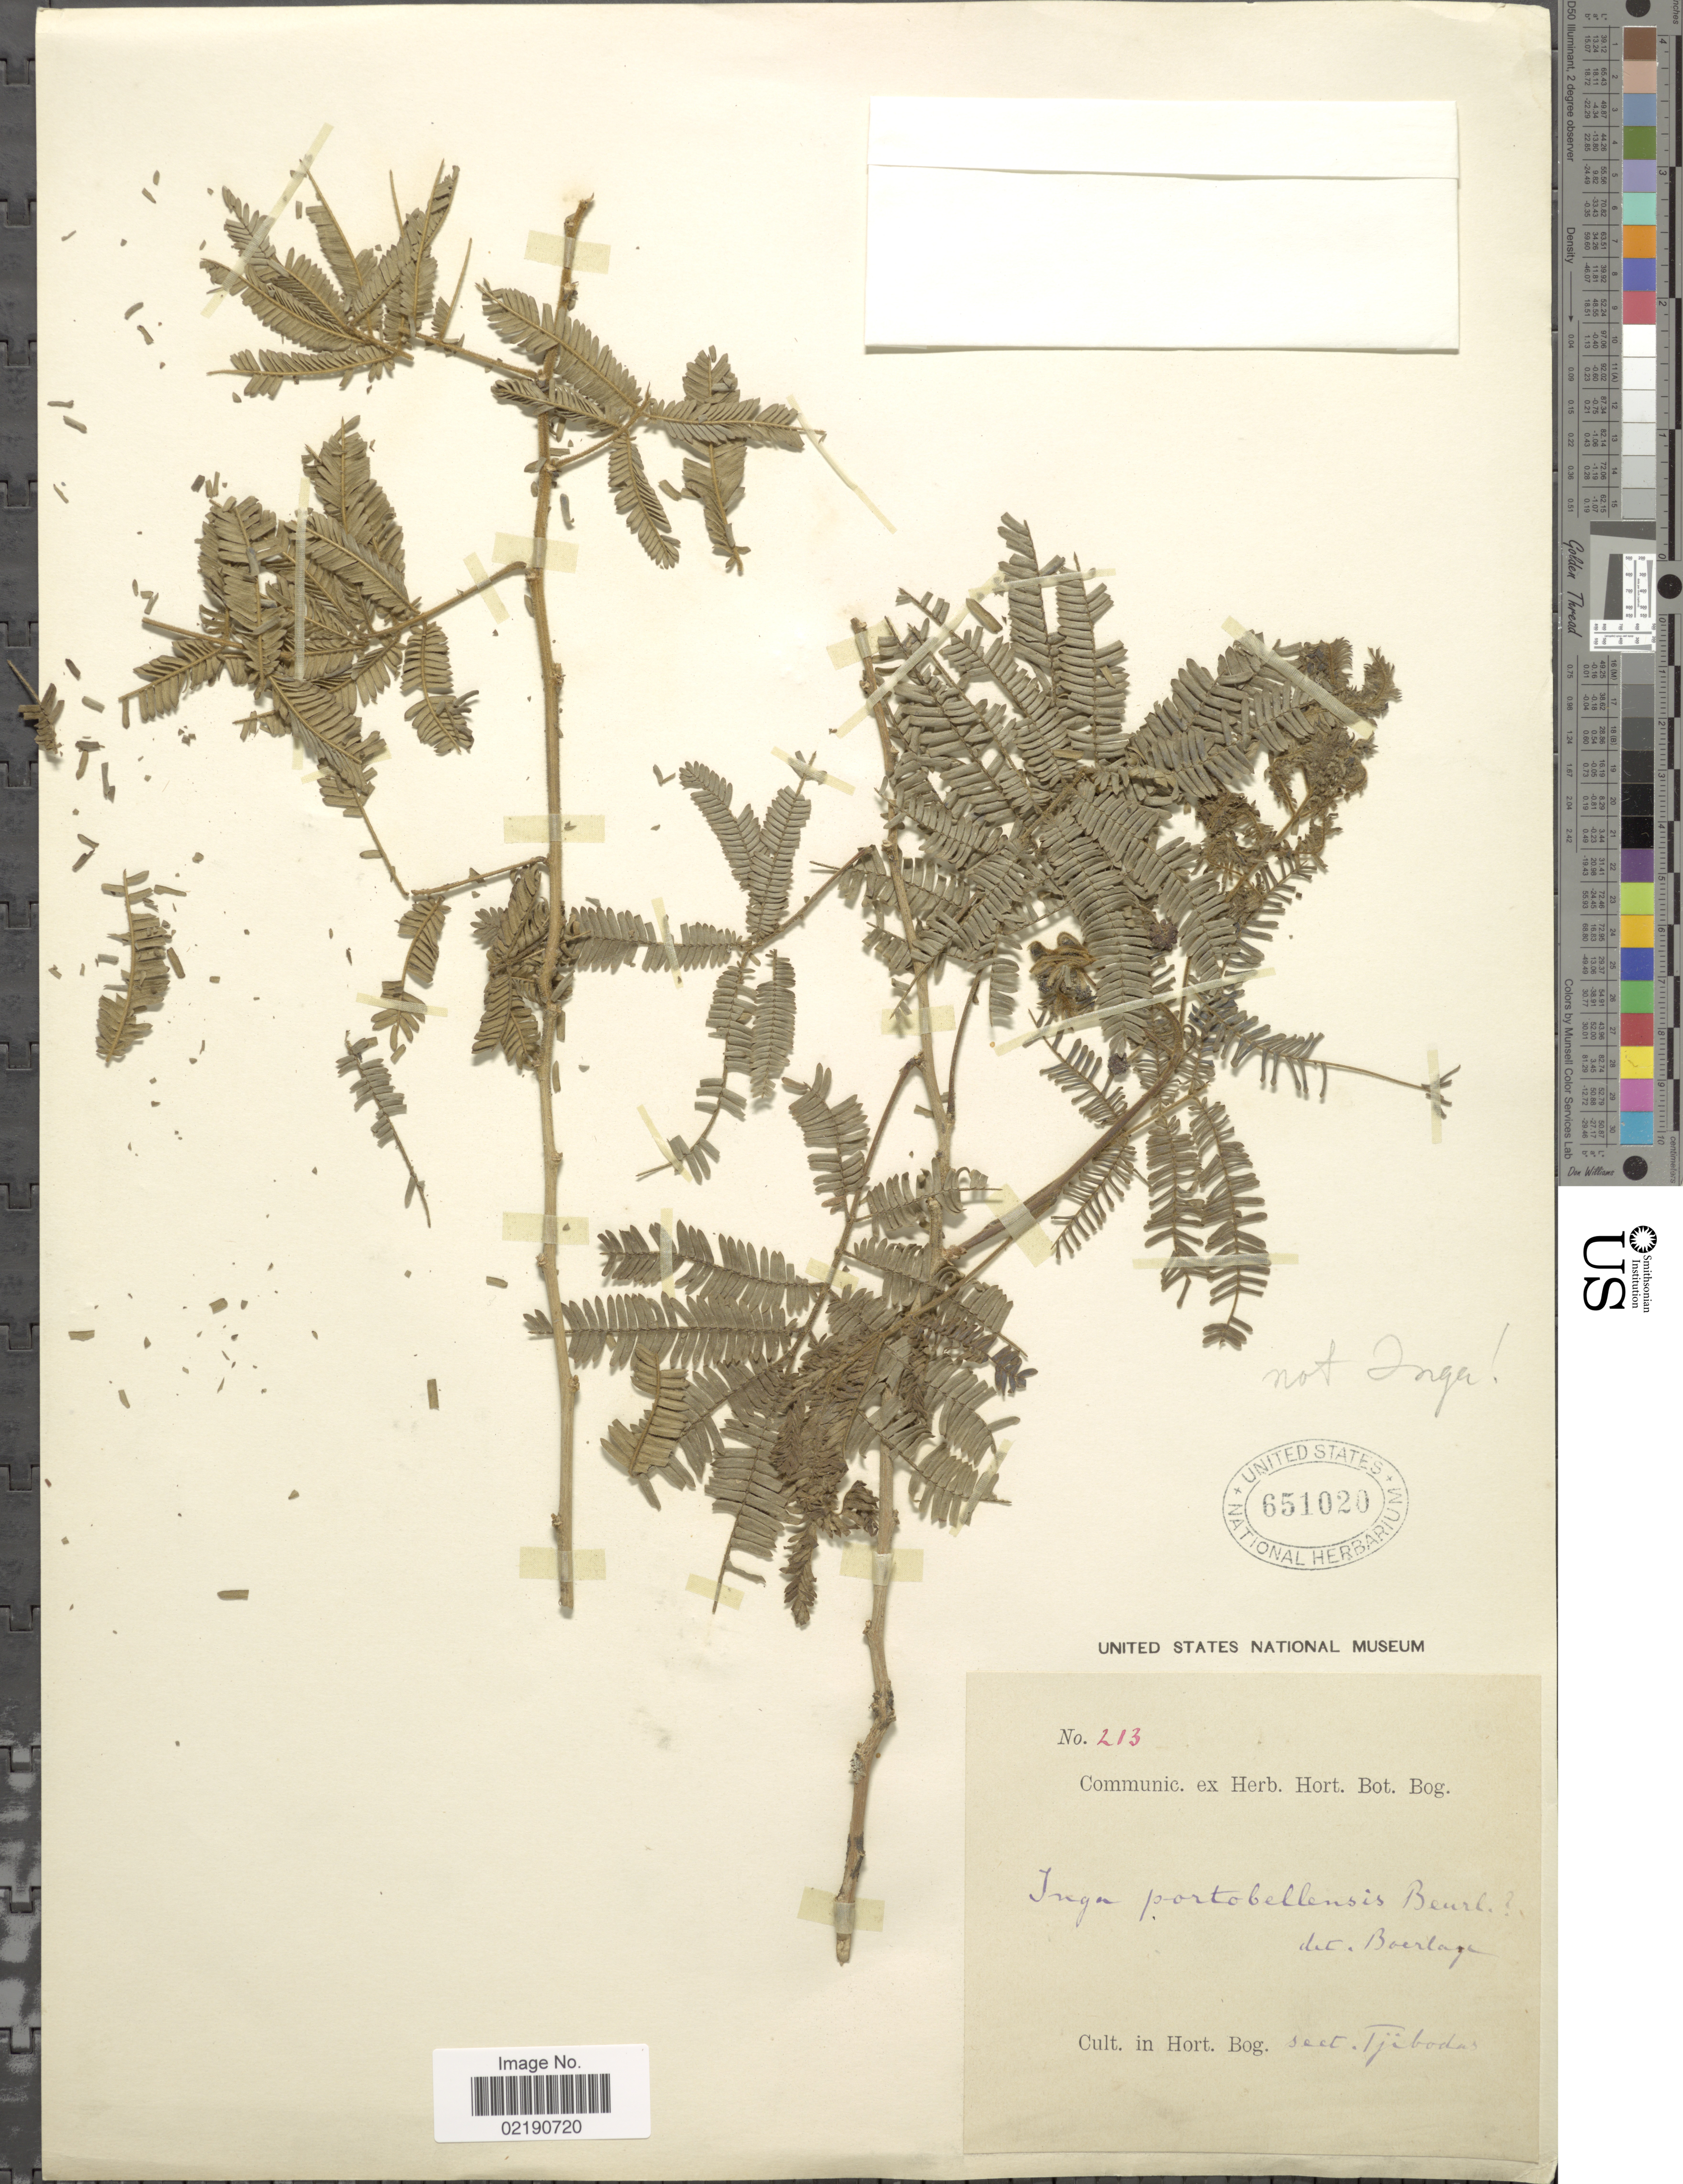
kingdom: Plantae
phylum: Tracheophyta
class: Magnoliopsida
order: Fabales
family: Fabaceae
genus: Inga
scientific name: Inga sp.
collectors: ex herb. Hort. Bot. Bog.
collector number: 213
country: Indonesia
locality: Hort. Bog, sect. Tjibodas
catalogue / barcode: US 651020